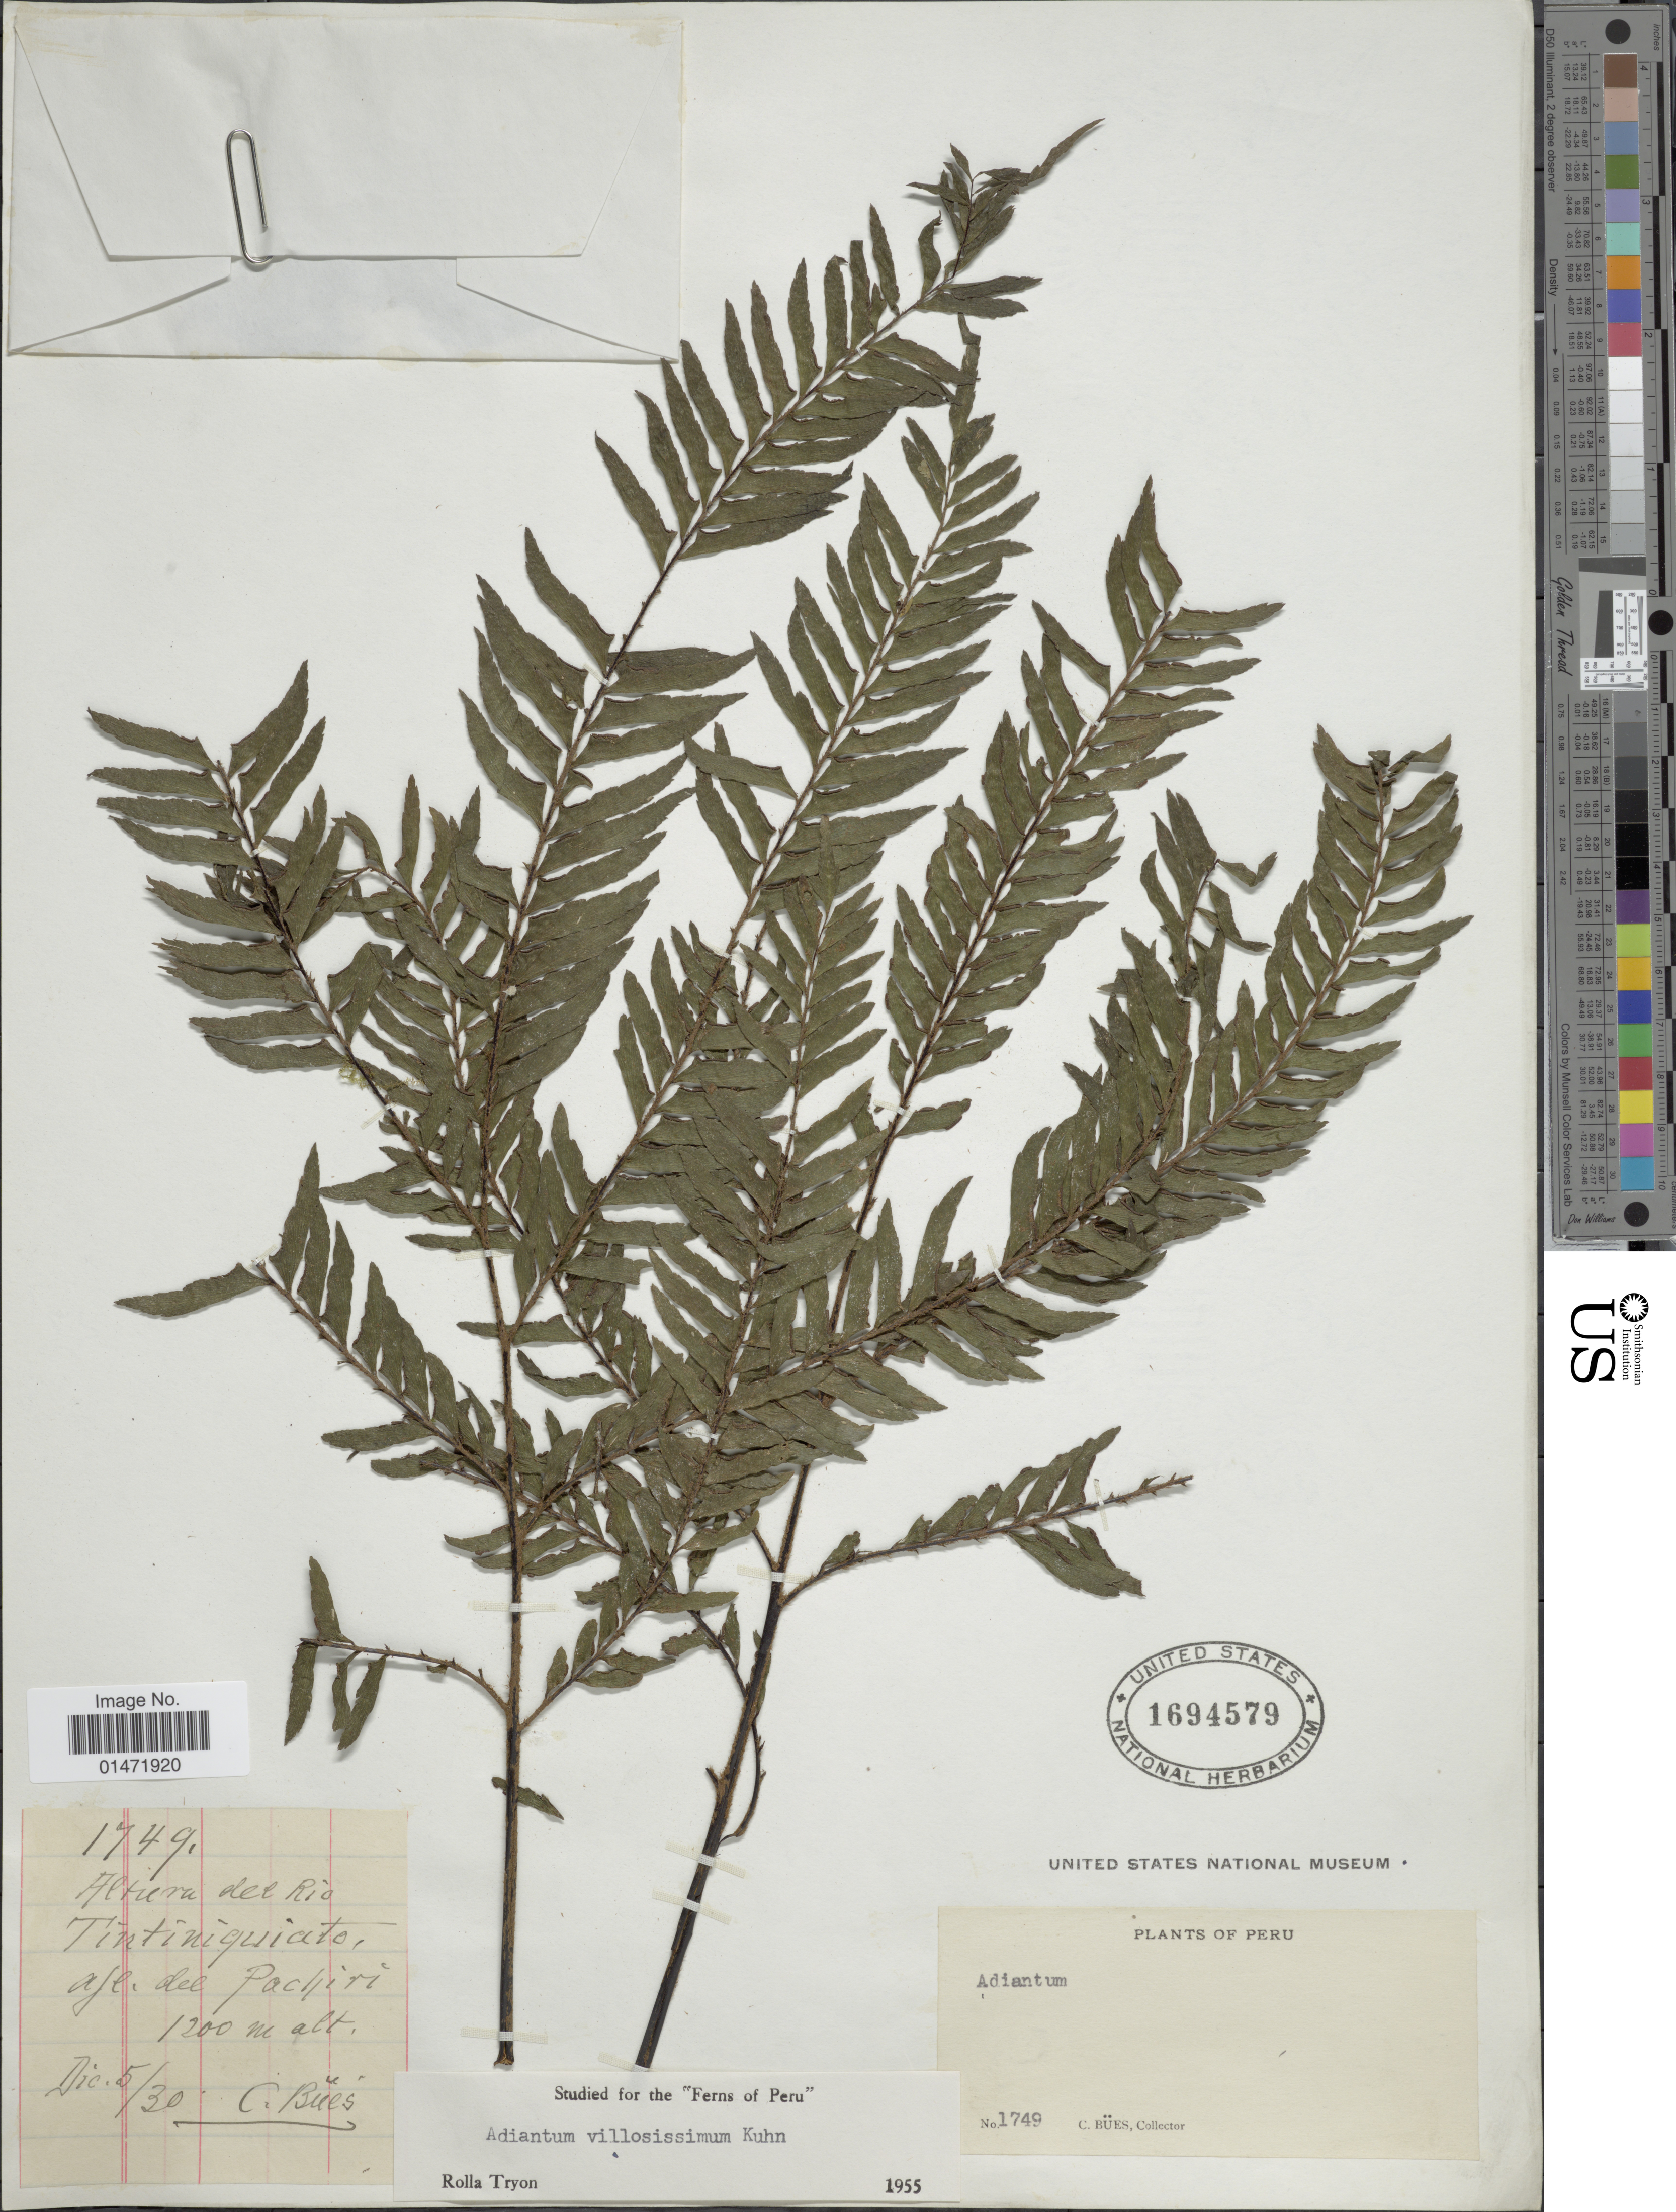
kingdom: Plantae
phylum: Tracheophyta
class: Polypodiopsida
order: Polypodiales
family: Pteridaceae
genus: Adiantum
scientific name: Adiantum villosissimum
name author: Mett. ex Kuhn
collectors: C. Bues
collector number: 1749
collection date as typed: Transcribed d/m/y: 5/12/30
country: Peru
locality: Altura del Rio Tintiniquiato, afl. del Pachiri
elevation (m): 1200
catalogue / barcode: US 1694579